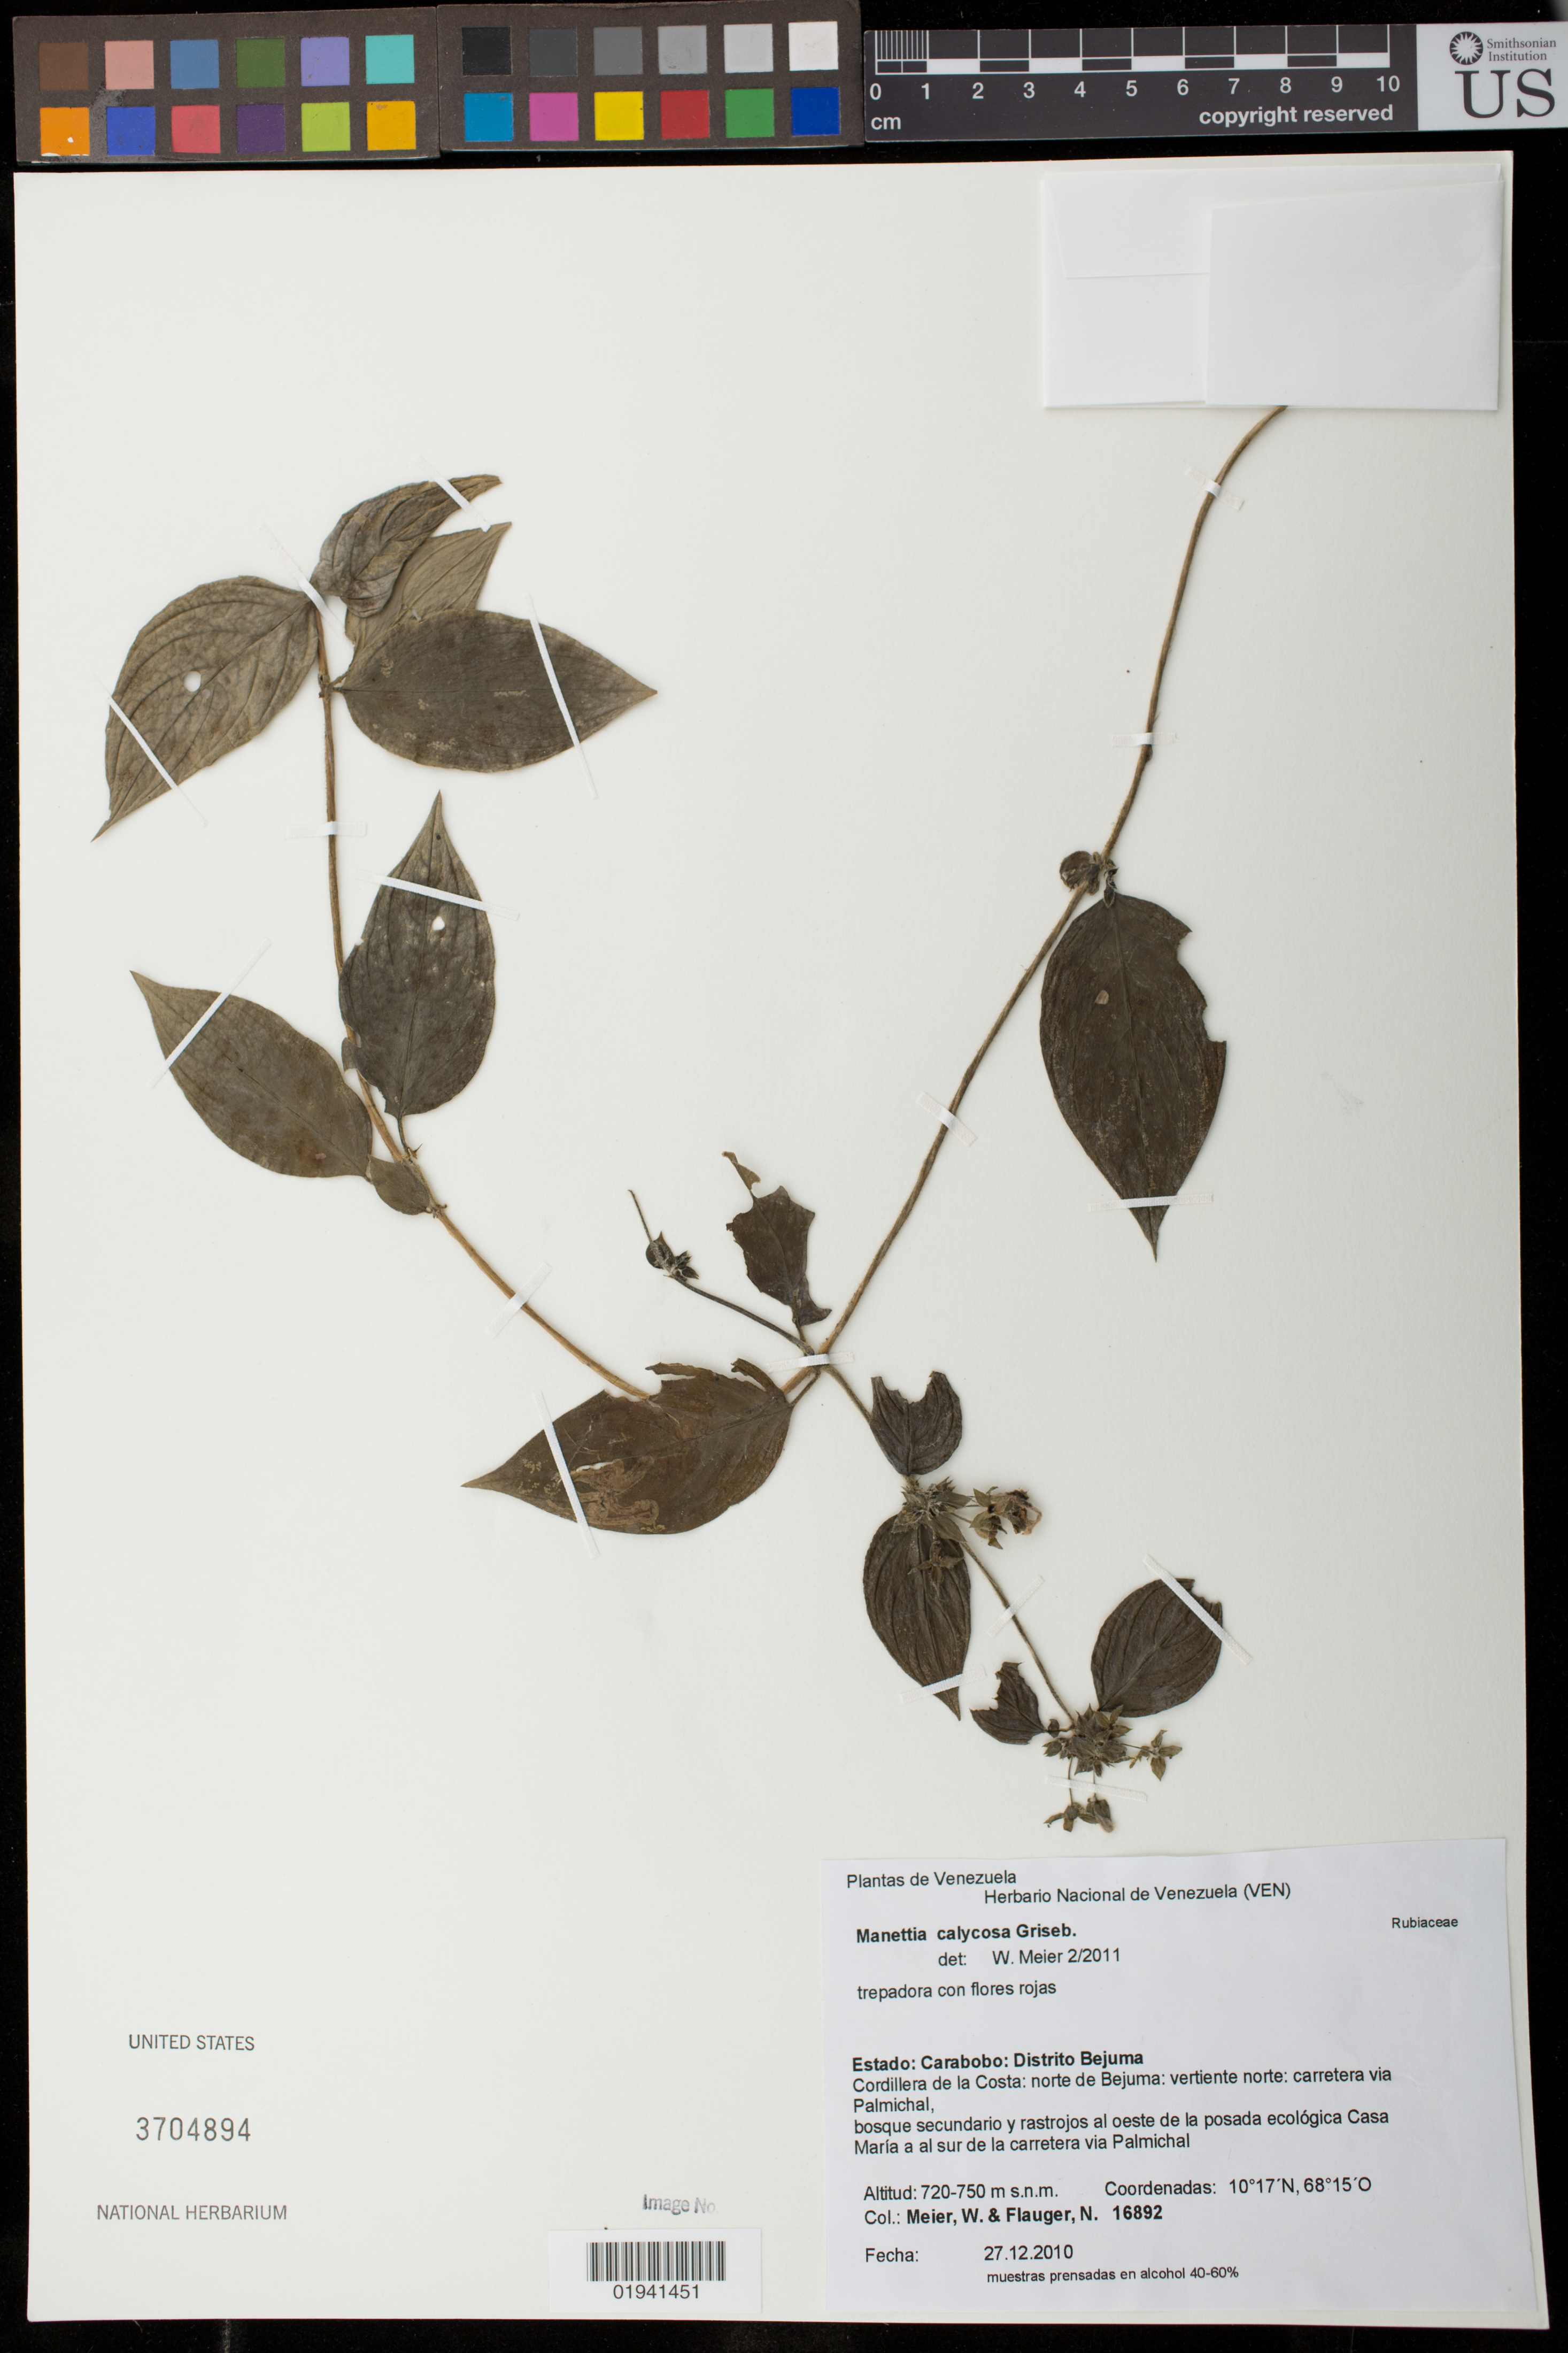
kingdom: Plantae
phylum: Tracheophyta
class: Magnoliopsida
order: Gentianales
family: Rubiaceae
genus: Manettia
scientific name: Manettia calycosa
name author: Griseb.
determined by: Meier, Winfried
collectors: W. Meier & N. Flauger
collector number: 16892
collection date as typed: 27.12.2010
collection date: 2010-12-27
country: Venezuela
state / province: Carabobo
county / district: Bejuma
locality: Cordillera de la Costa: norte de Bejuma: vertiente norte: carretera via Palmichal, al oeste de la posada ecologica Casa Maria a al sur de la carretera via Palmichal.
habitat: bosque secundario y rastrojos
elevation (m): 720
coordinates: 10 17 N, 68 15 O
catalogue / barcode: US 3704894